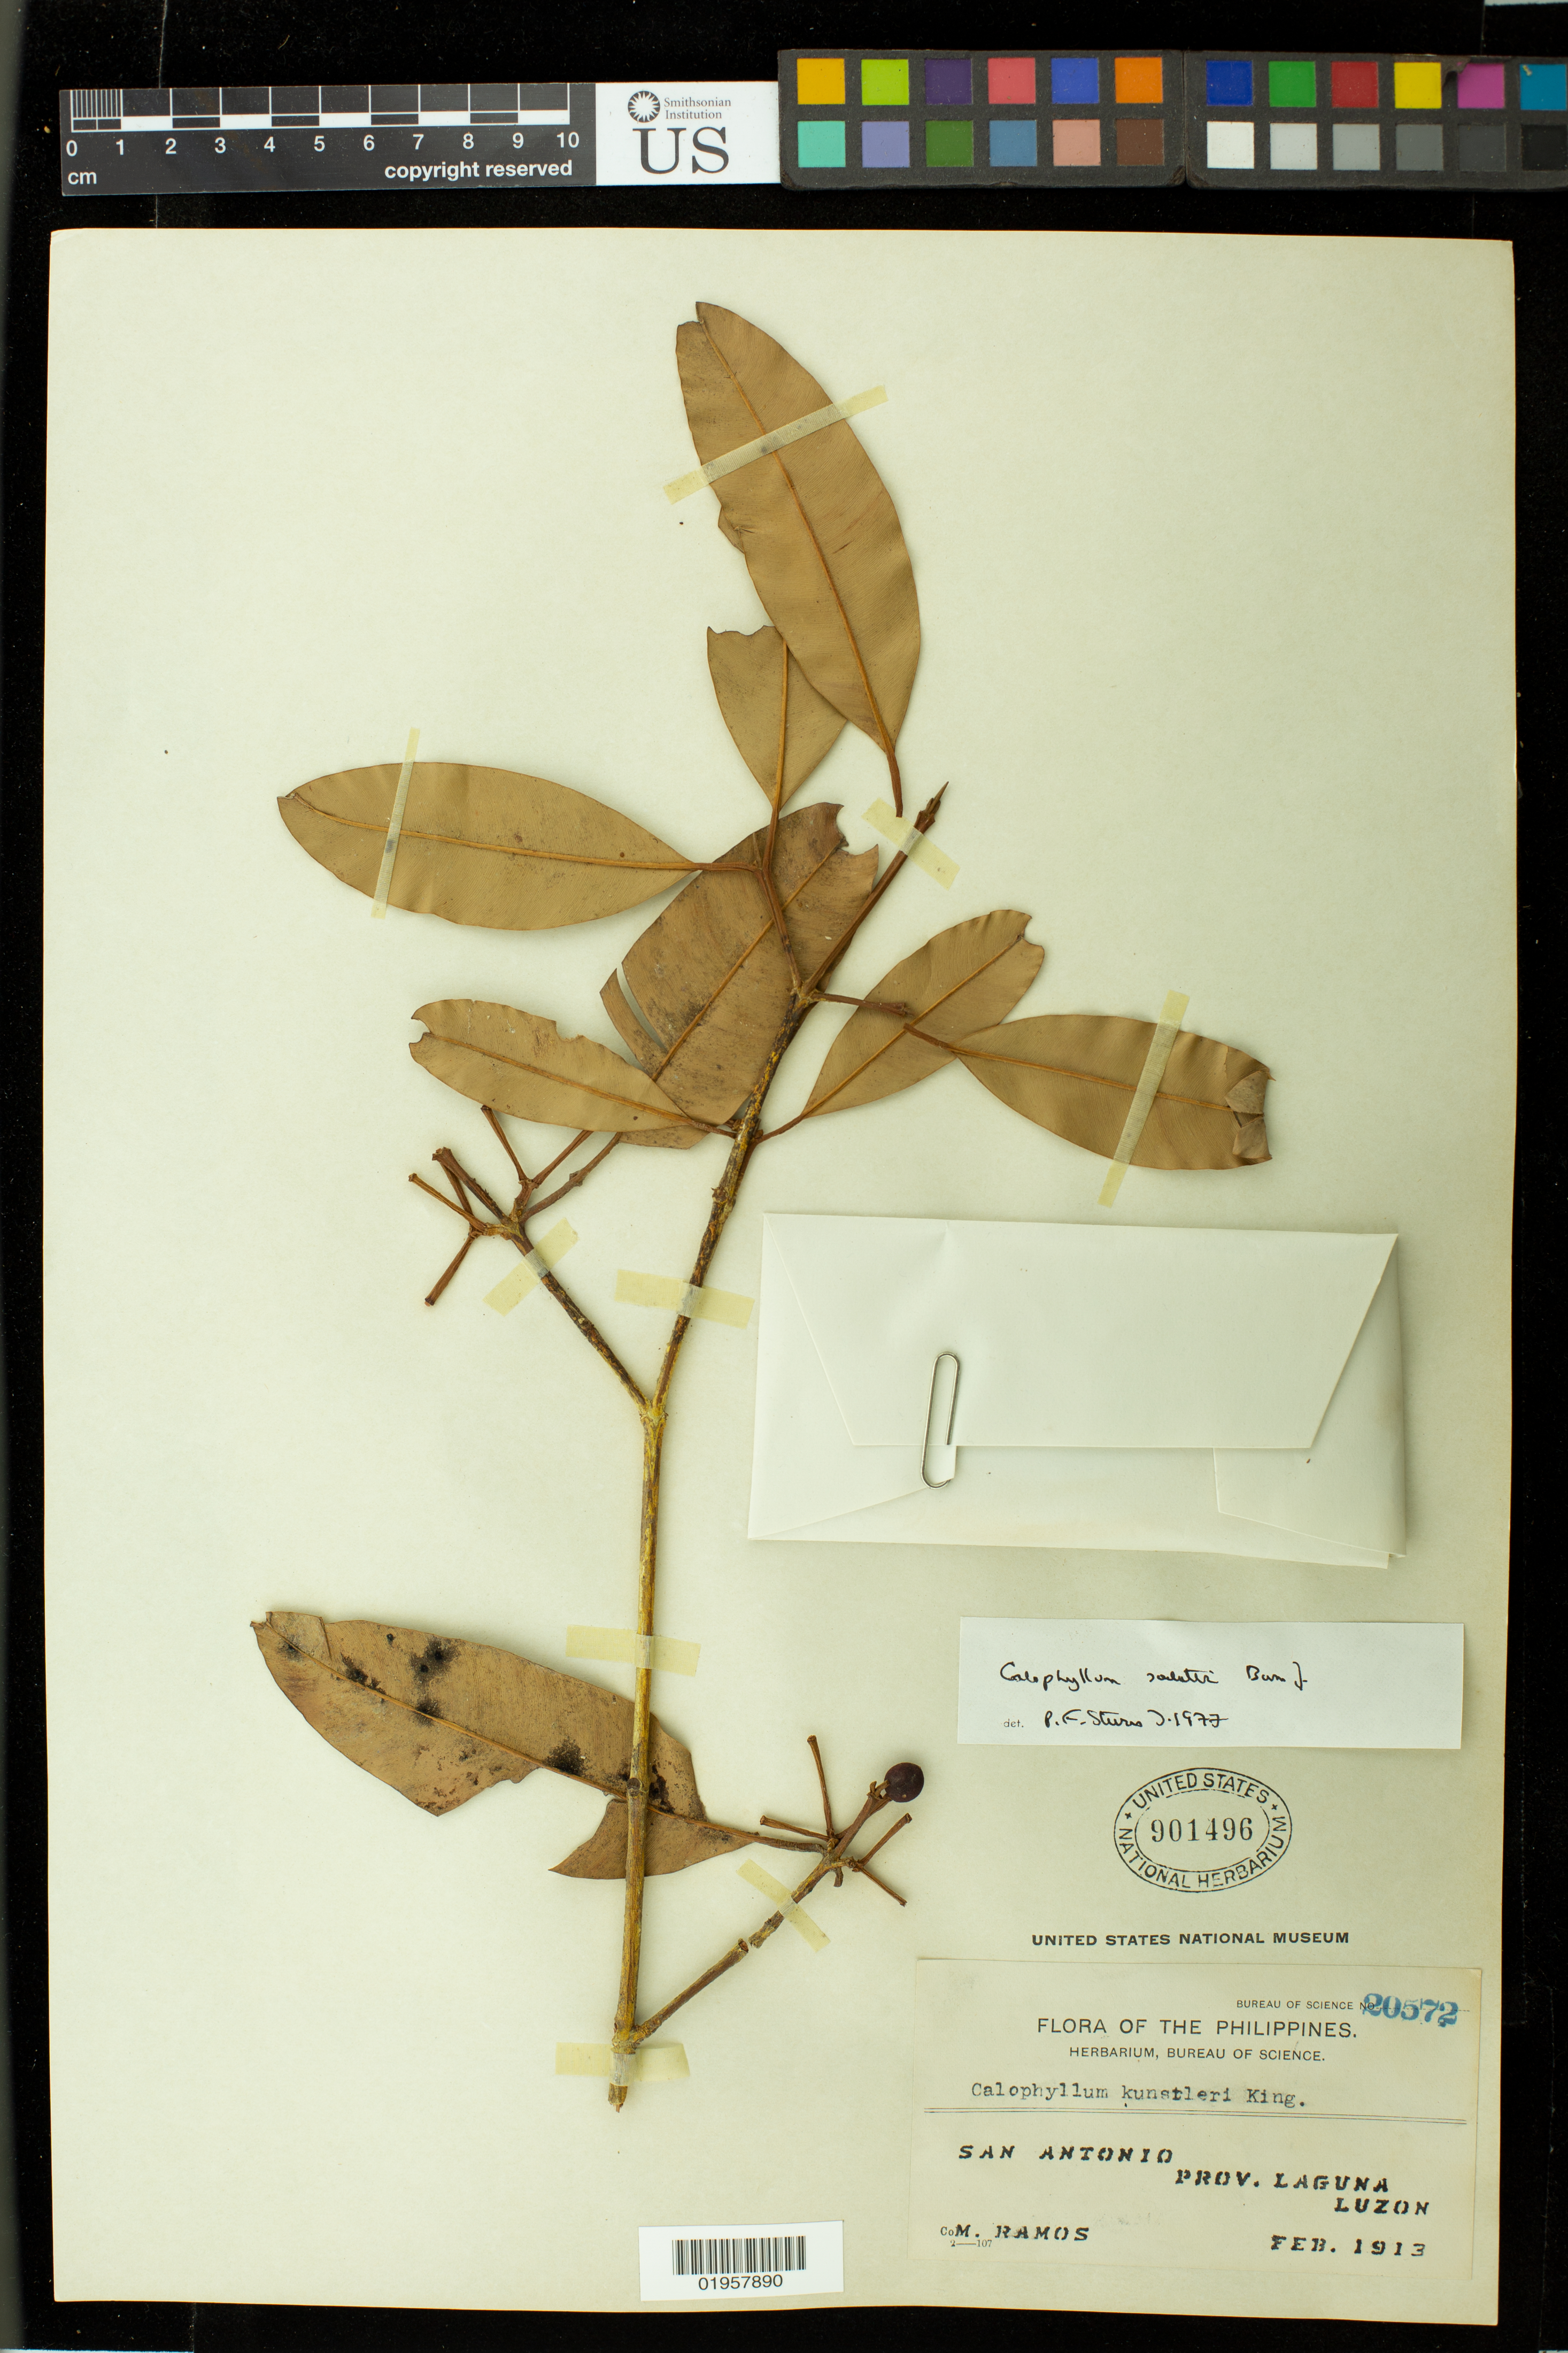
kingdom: Plantae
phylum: Tracheophyta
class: Magnoliopsida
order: Malpighiales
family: Calophyllaceae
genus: Calophyllum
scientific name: Calophyllum soulattri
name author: Burm. f.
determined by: Stevens, P. F.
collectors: M. Ramos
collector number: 20572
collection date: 1913-02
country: Philippines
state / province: Calabarzon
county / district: Laguna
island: Luzon I.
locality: San Antonio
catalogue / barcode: US 901496